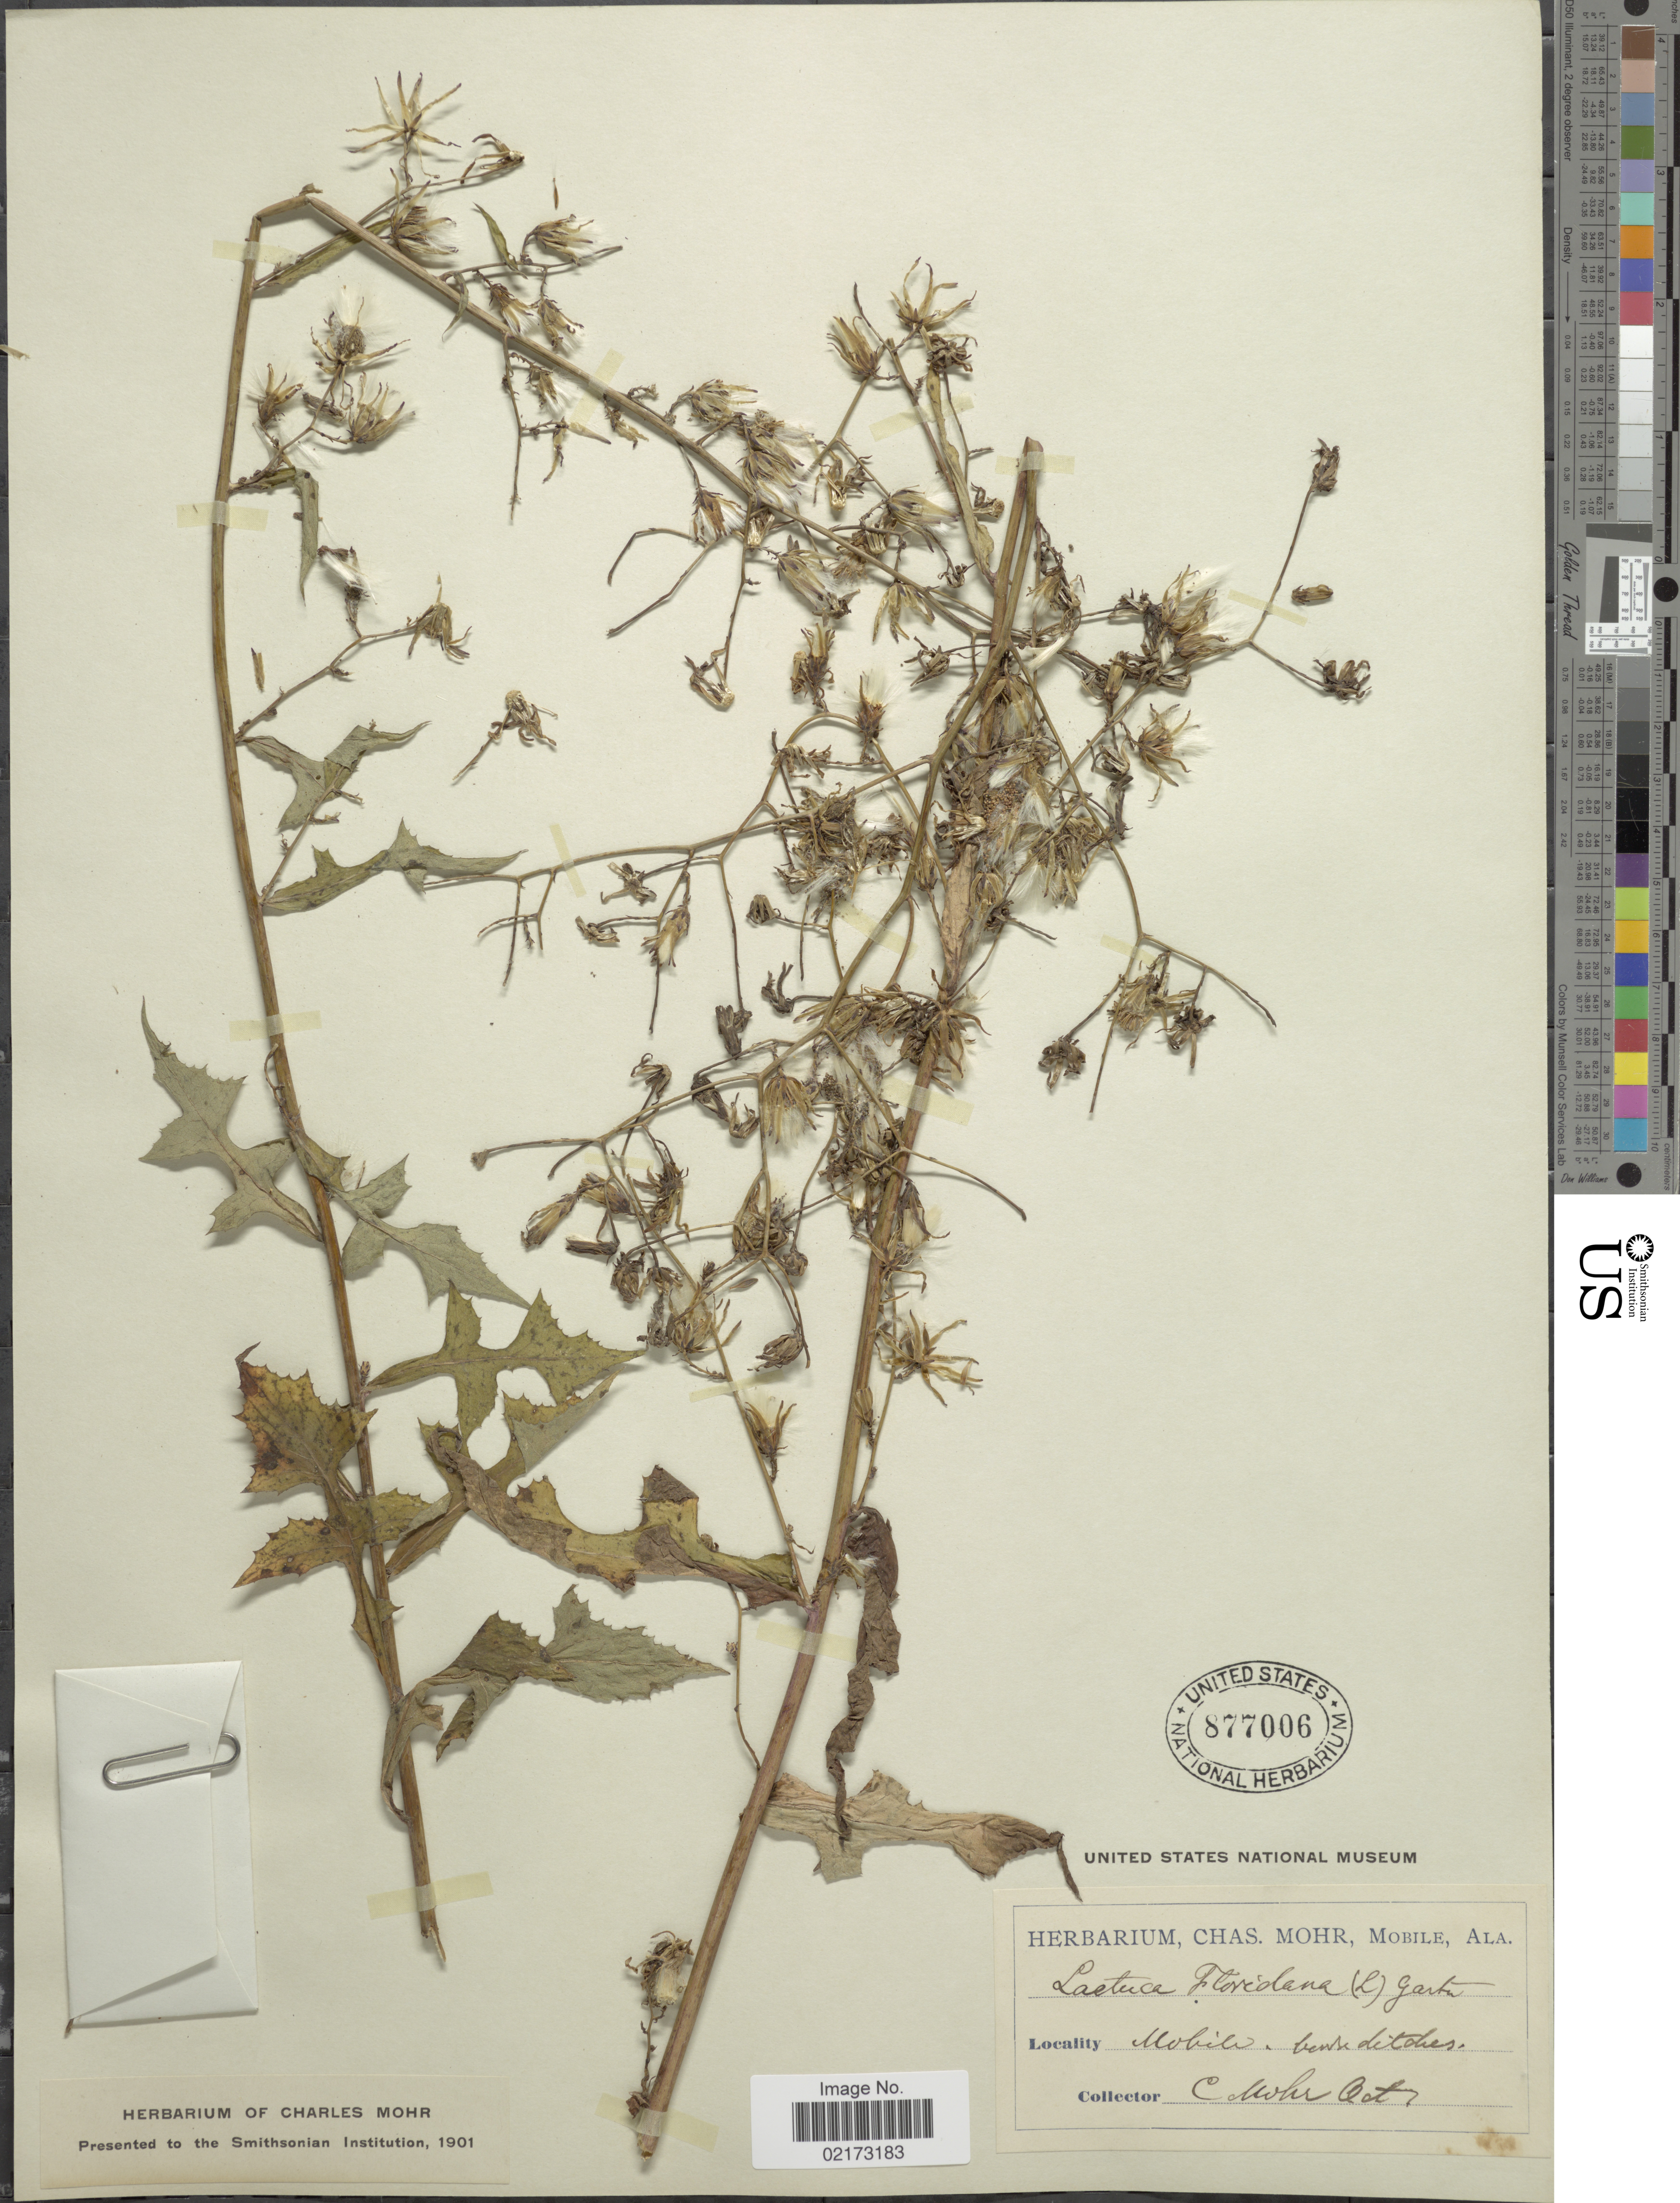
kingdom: Plantae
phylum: Tracheophyta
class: Magnoliopsida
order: Asterales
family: Asteraceae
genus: Lactuca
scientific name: Lactuca floridana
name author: (L.) Gaertn.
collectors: Mohr, C. T. (herbarium)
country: United States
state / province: Alabama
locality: Mobile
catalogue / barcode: US 877006